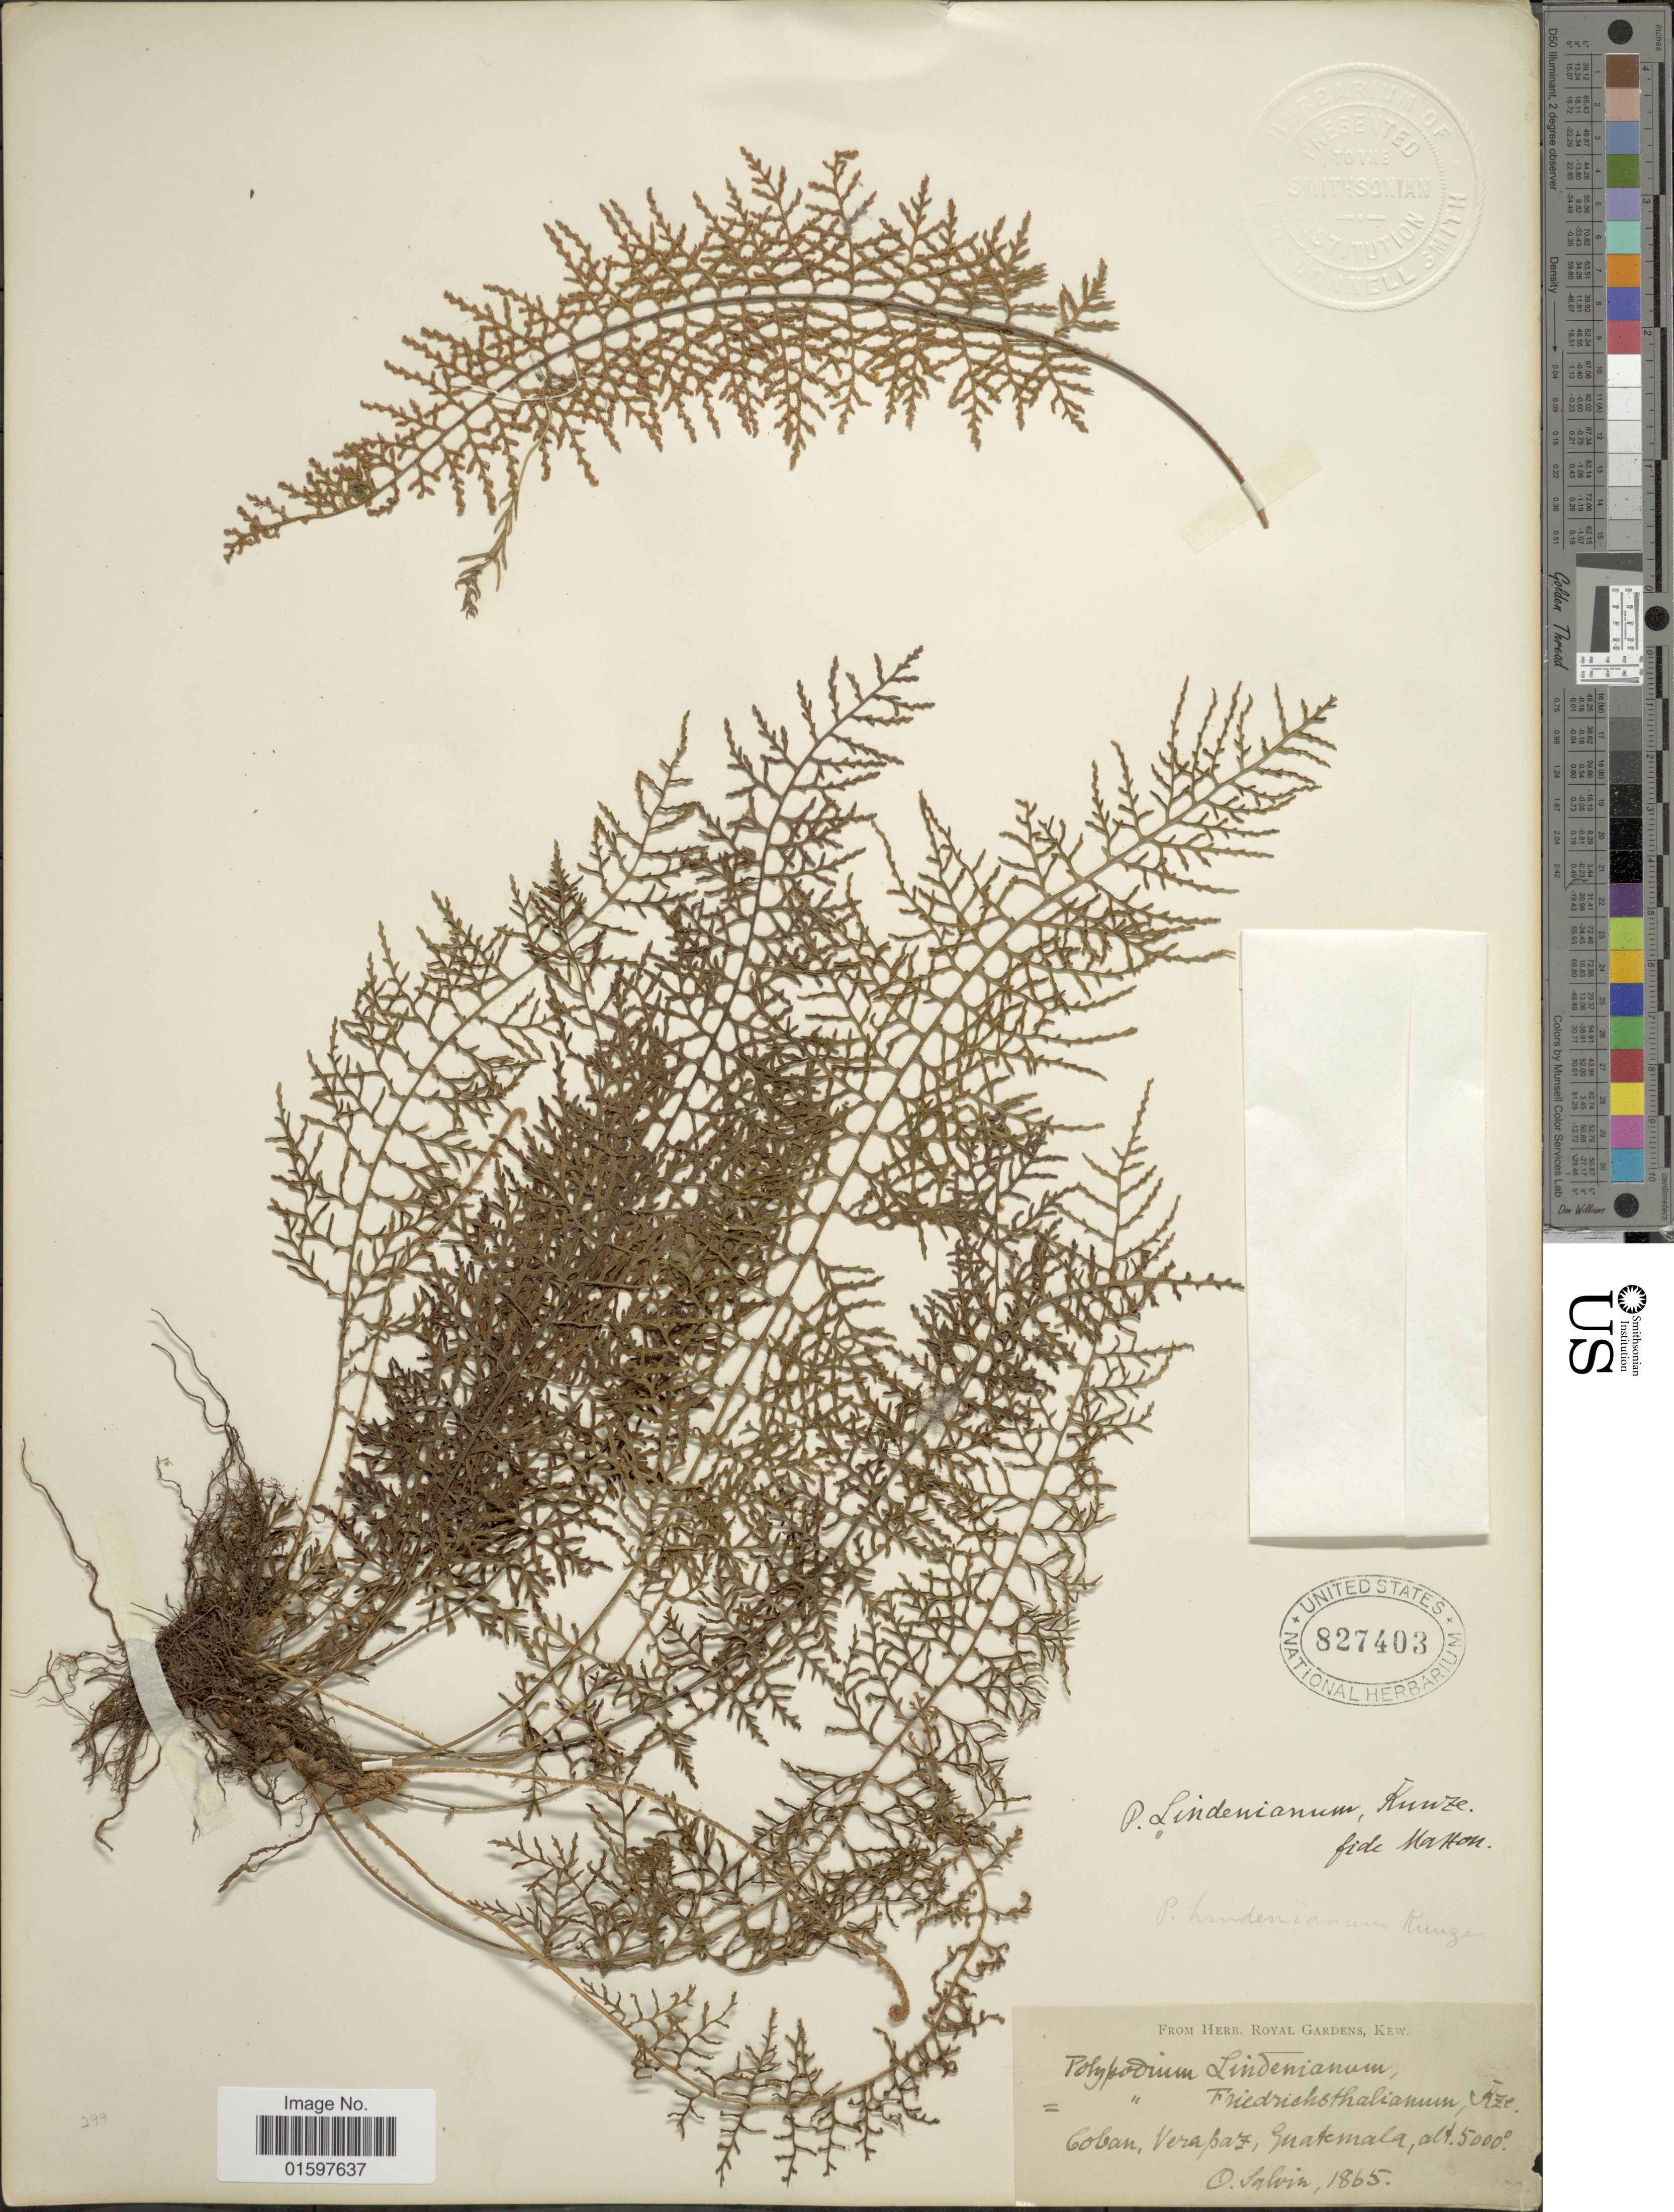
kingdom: Plantae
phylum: Tracheophyta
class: Polypodiopsida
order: Polypodiales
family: Polypodiaceae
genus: Pleopeltis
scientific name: Pleopeltis lindeniana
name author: (Kunze) A.R. Sm. & Tejero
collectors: O. Salvin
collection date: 1865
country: Guatemala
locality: Coban, Verapaz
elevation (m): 1524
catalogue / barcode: US 827403